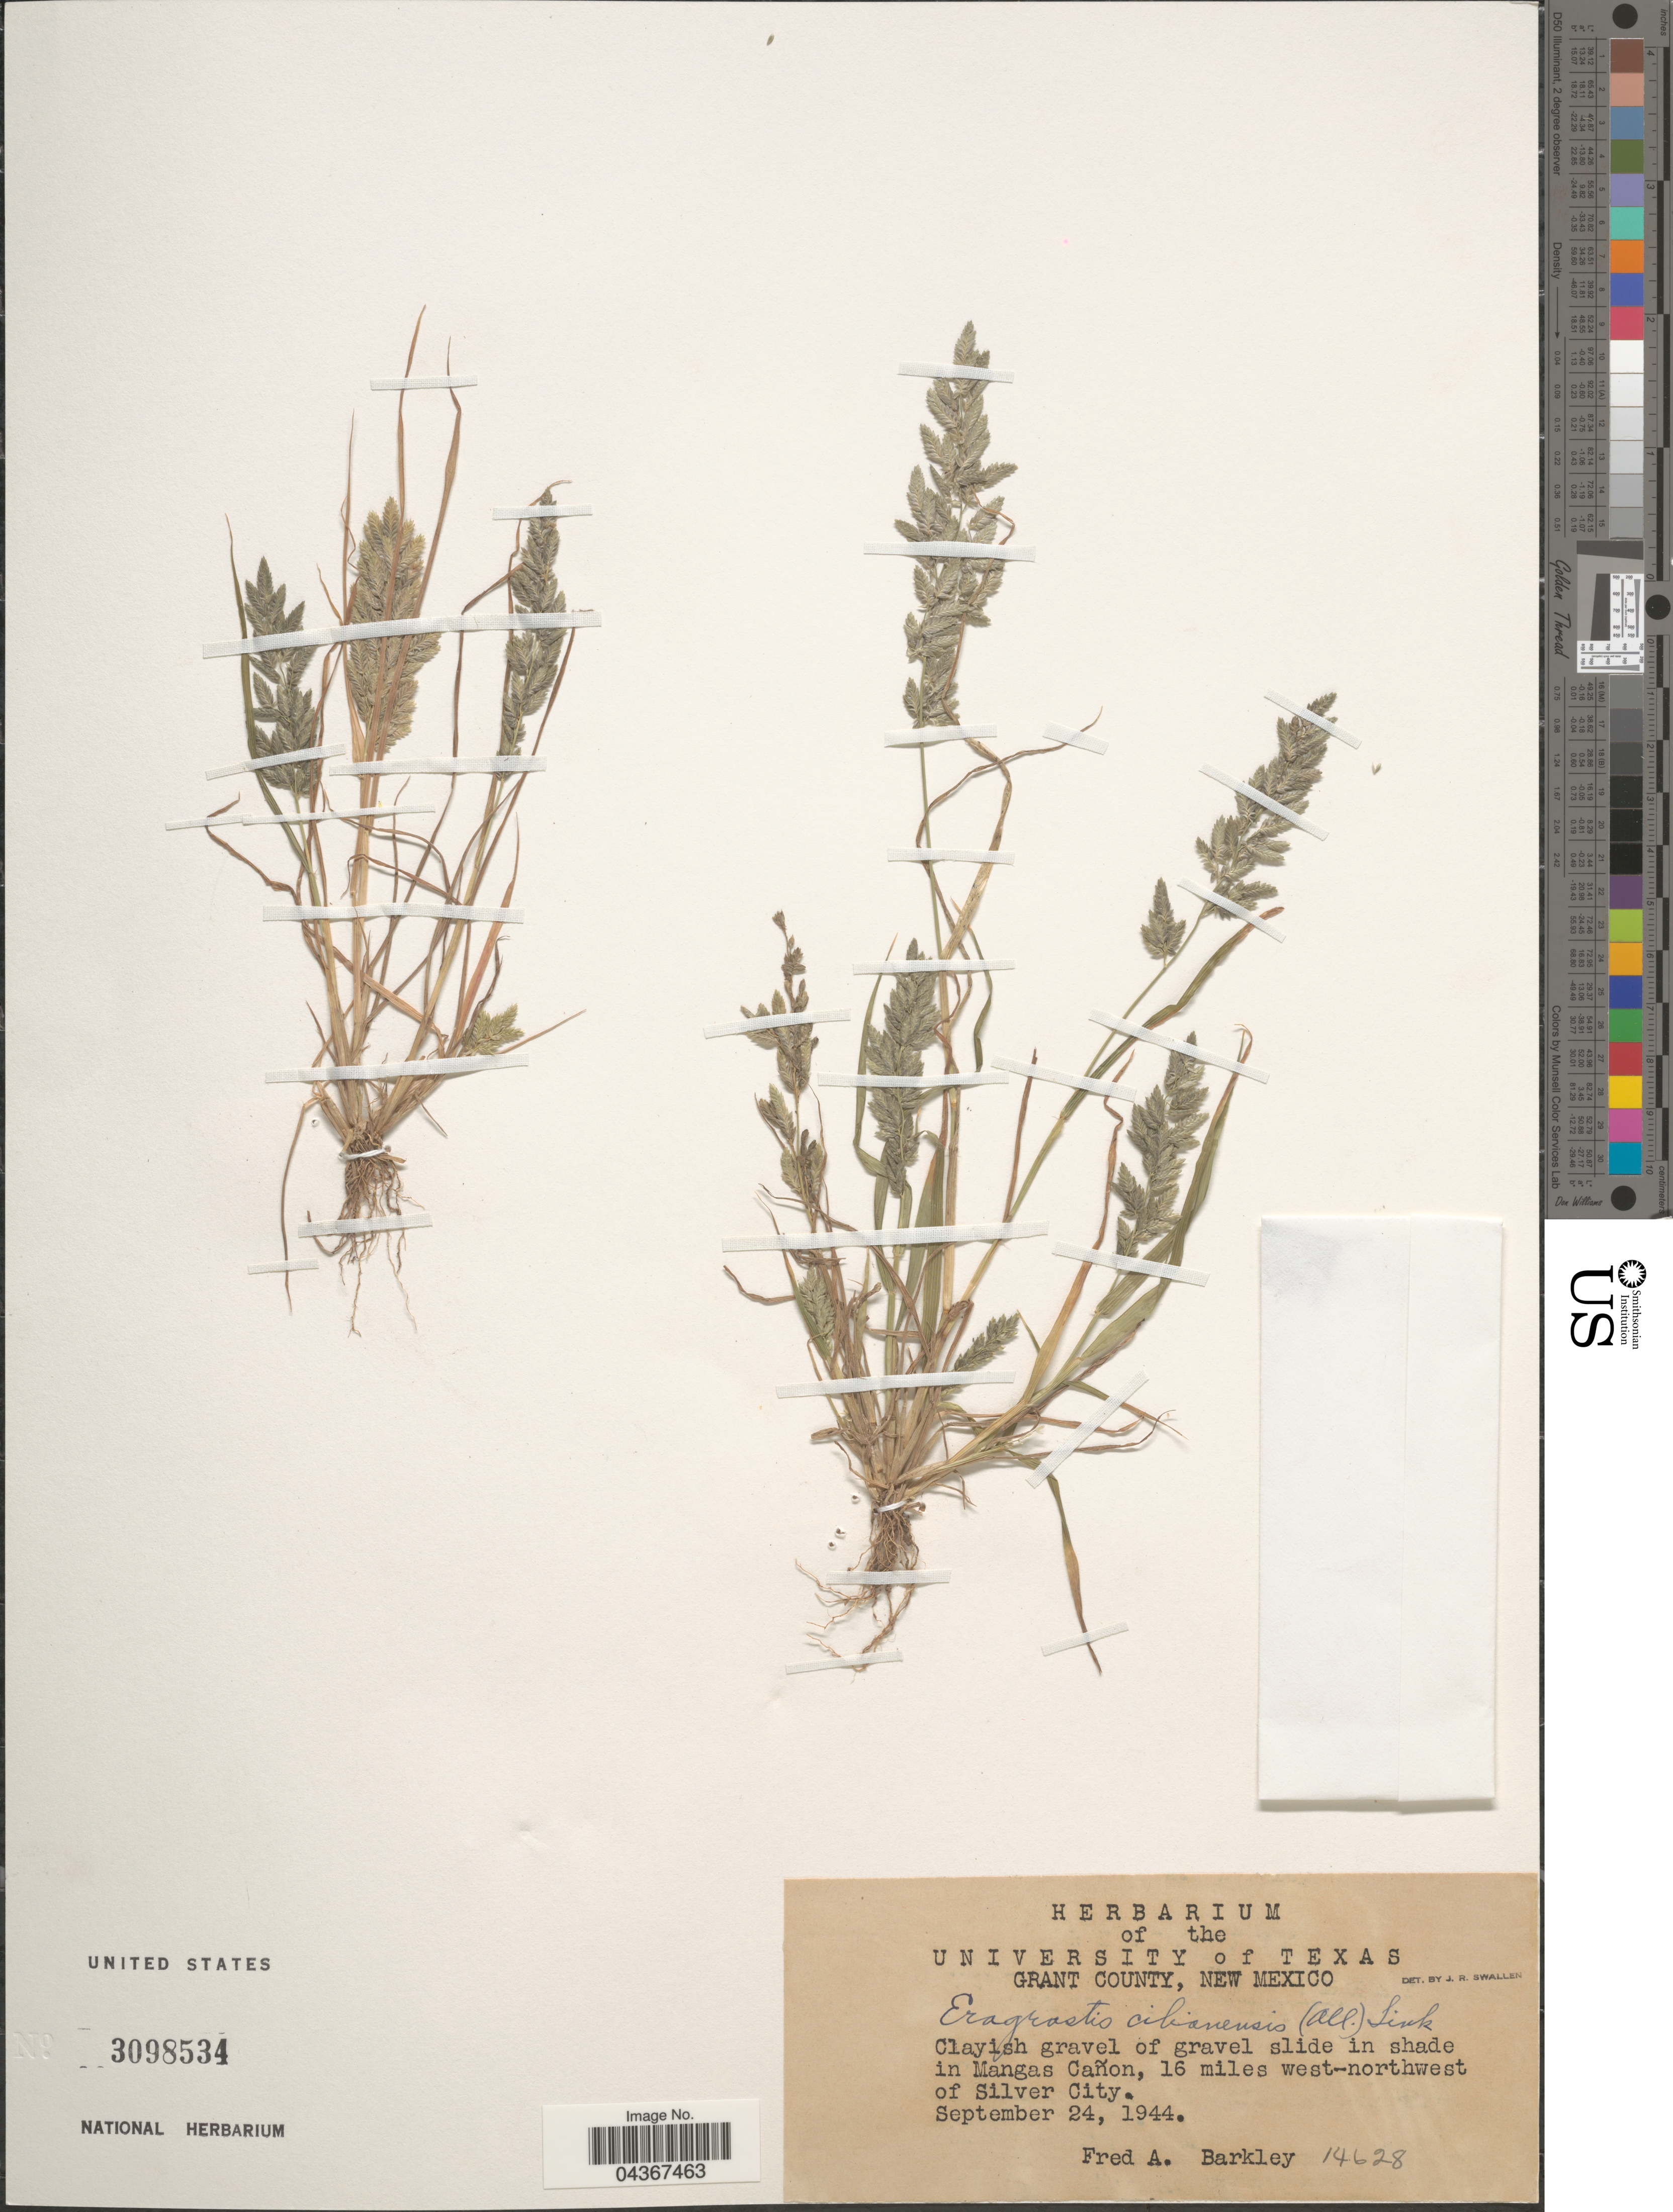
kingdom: Plantae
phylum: Tracheophyta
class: Liliopsida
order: Poales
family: Poaceae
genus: Eragrostis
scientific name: Eragrostis cilianensis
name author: (Bellardi) Vignolo ex Janch.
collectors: F. A. Barkley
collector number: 14628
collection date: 1944-09-24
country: United States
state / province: New Mexico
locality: Grant County. Clayish gravel of gravel slide in shade in Mangas Cañon, 16 miles west-northwest of Silver City.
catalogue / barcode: US 3098534